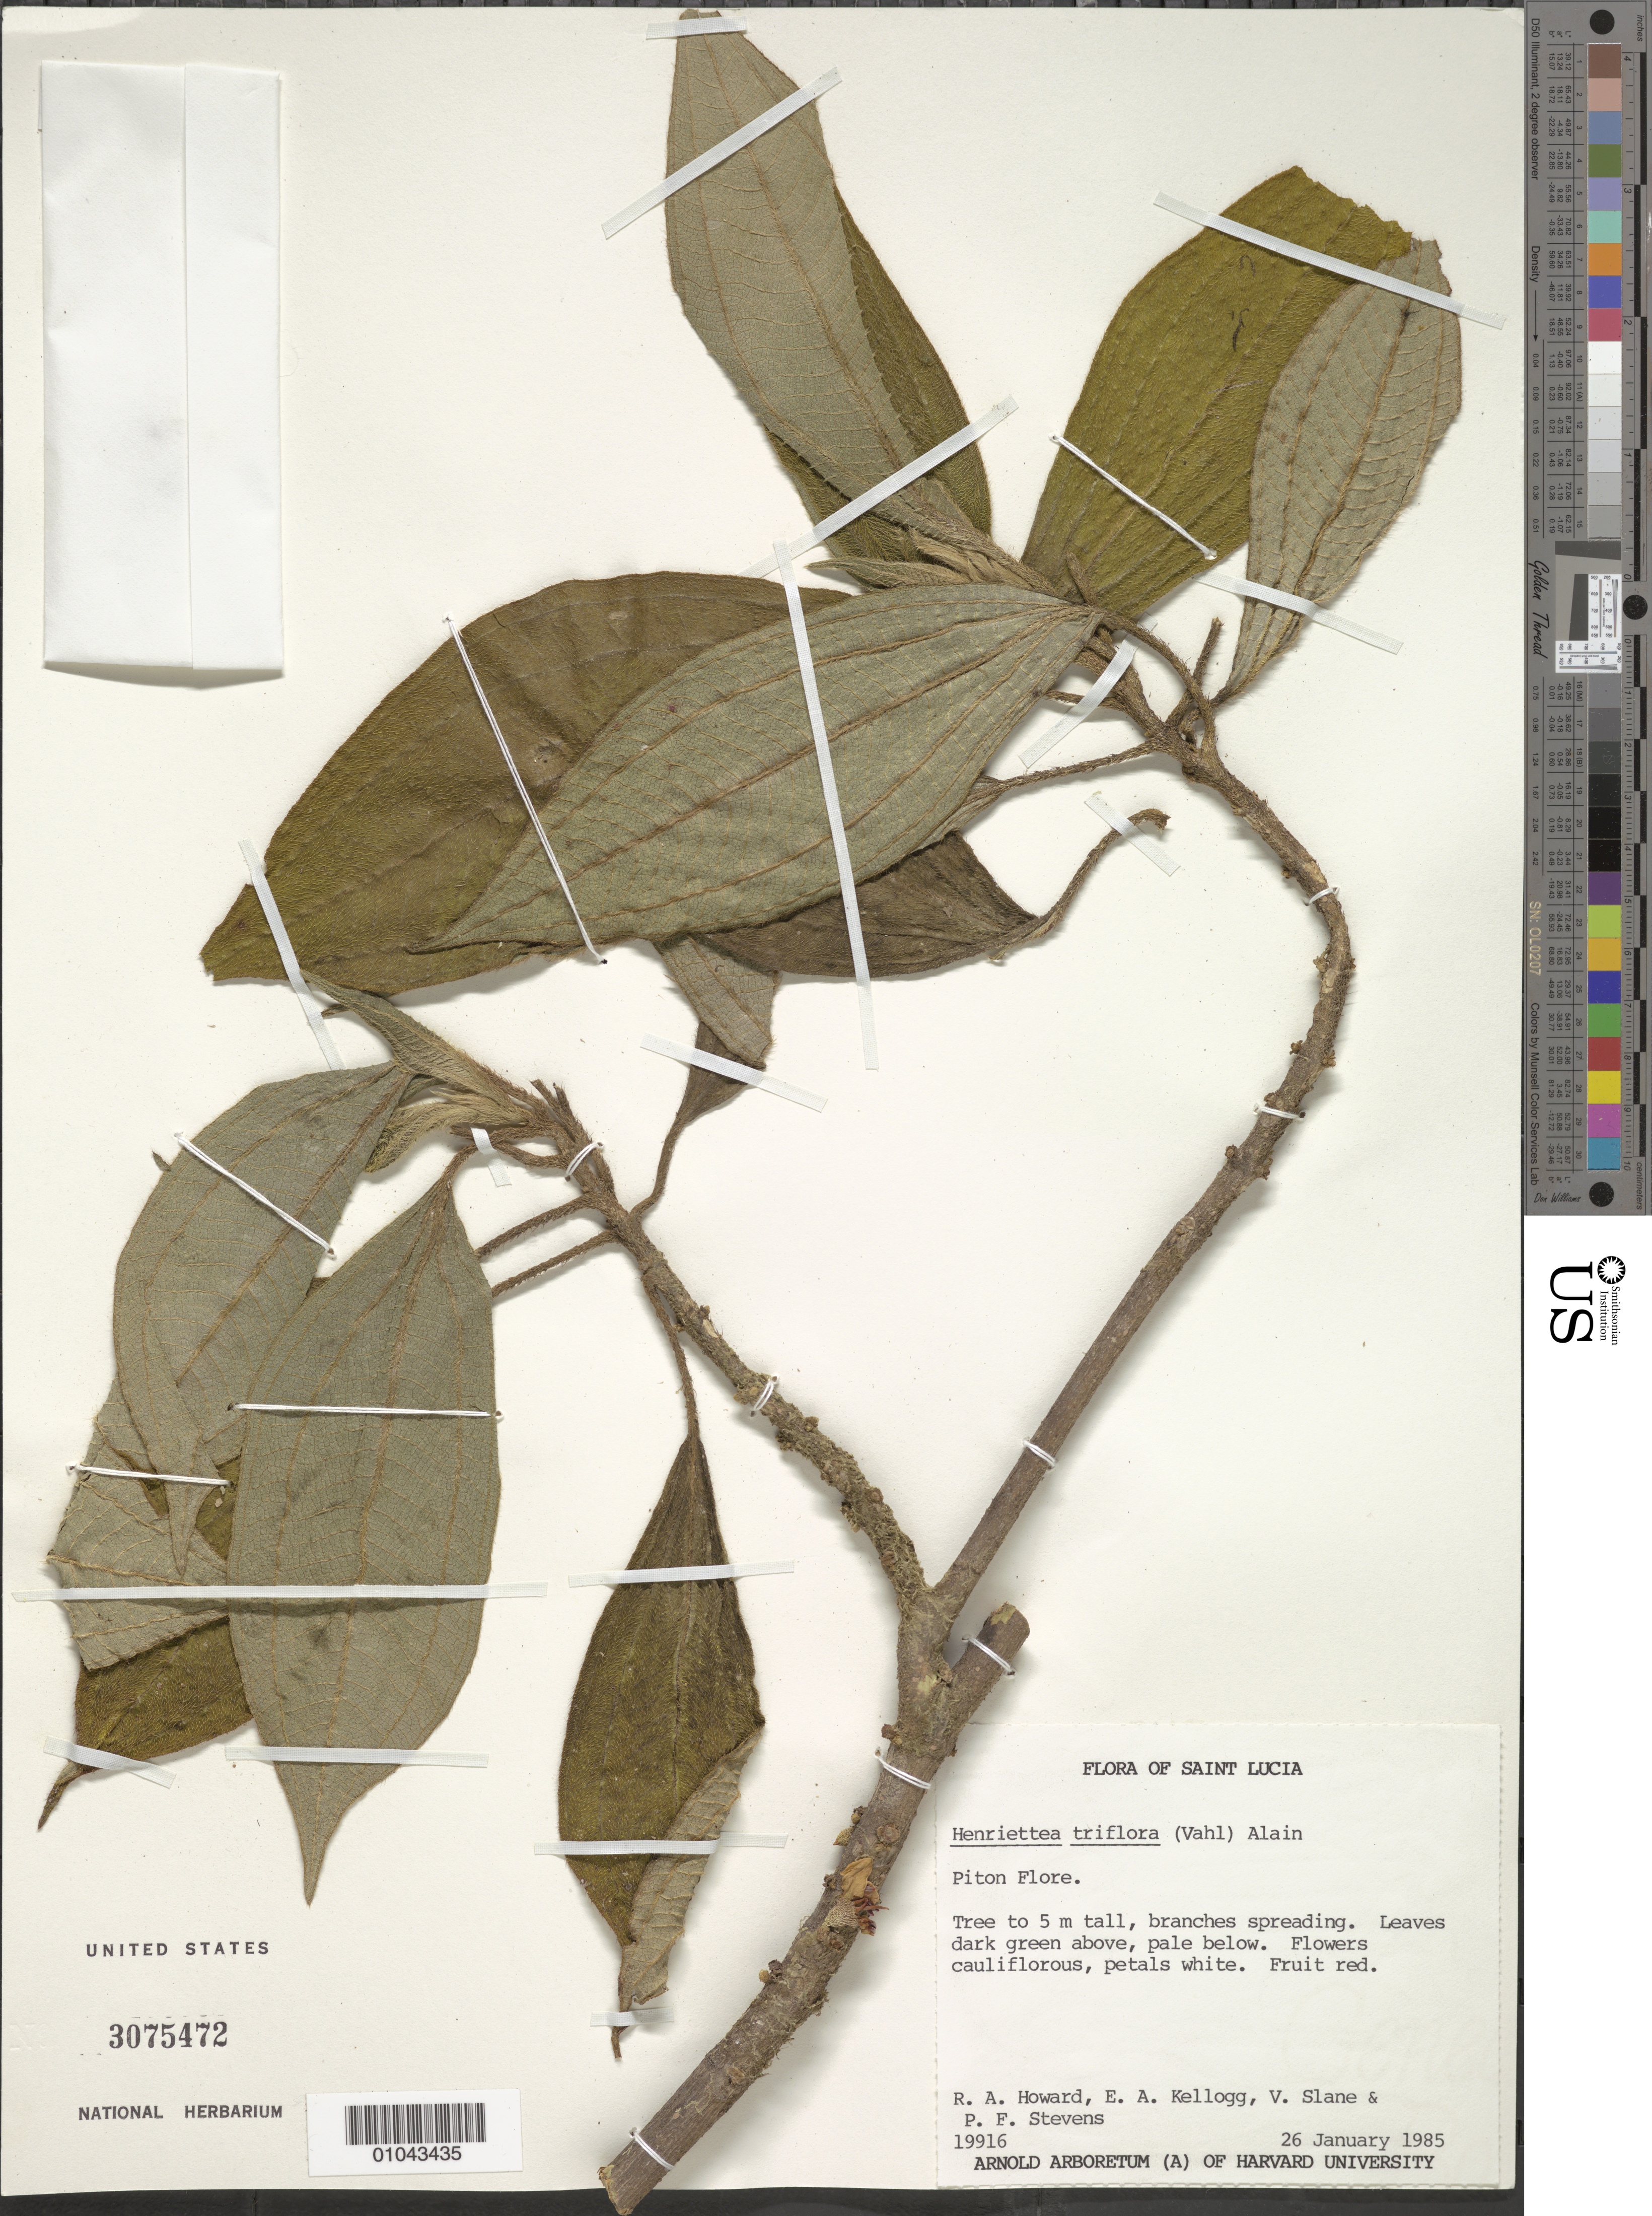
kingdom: Plantae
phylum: Tracheophyta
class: Magnoliopsida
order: Myrtales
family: Melastomataceae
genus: Henriettella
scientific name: Henriettella triflora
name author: (Vahl) Alain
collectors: R. A. Howard, E. A. Kellogg, V. Slane & P. F. Stevens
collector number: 19916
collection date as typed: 26 Jan 1985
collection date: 1985-01-26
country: St. Lucia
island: St. Lucia I.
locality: Piton Flore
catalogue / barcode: US 3075472